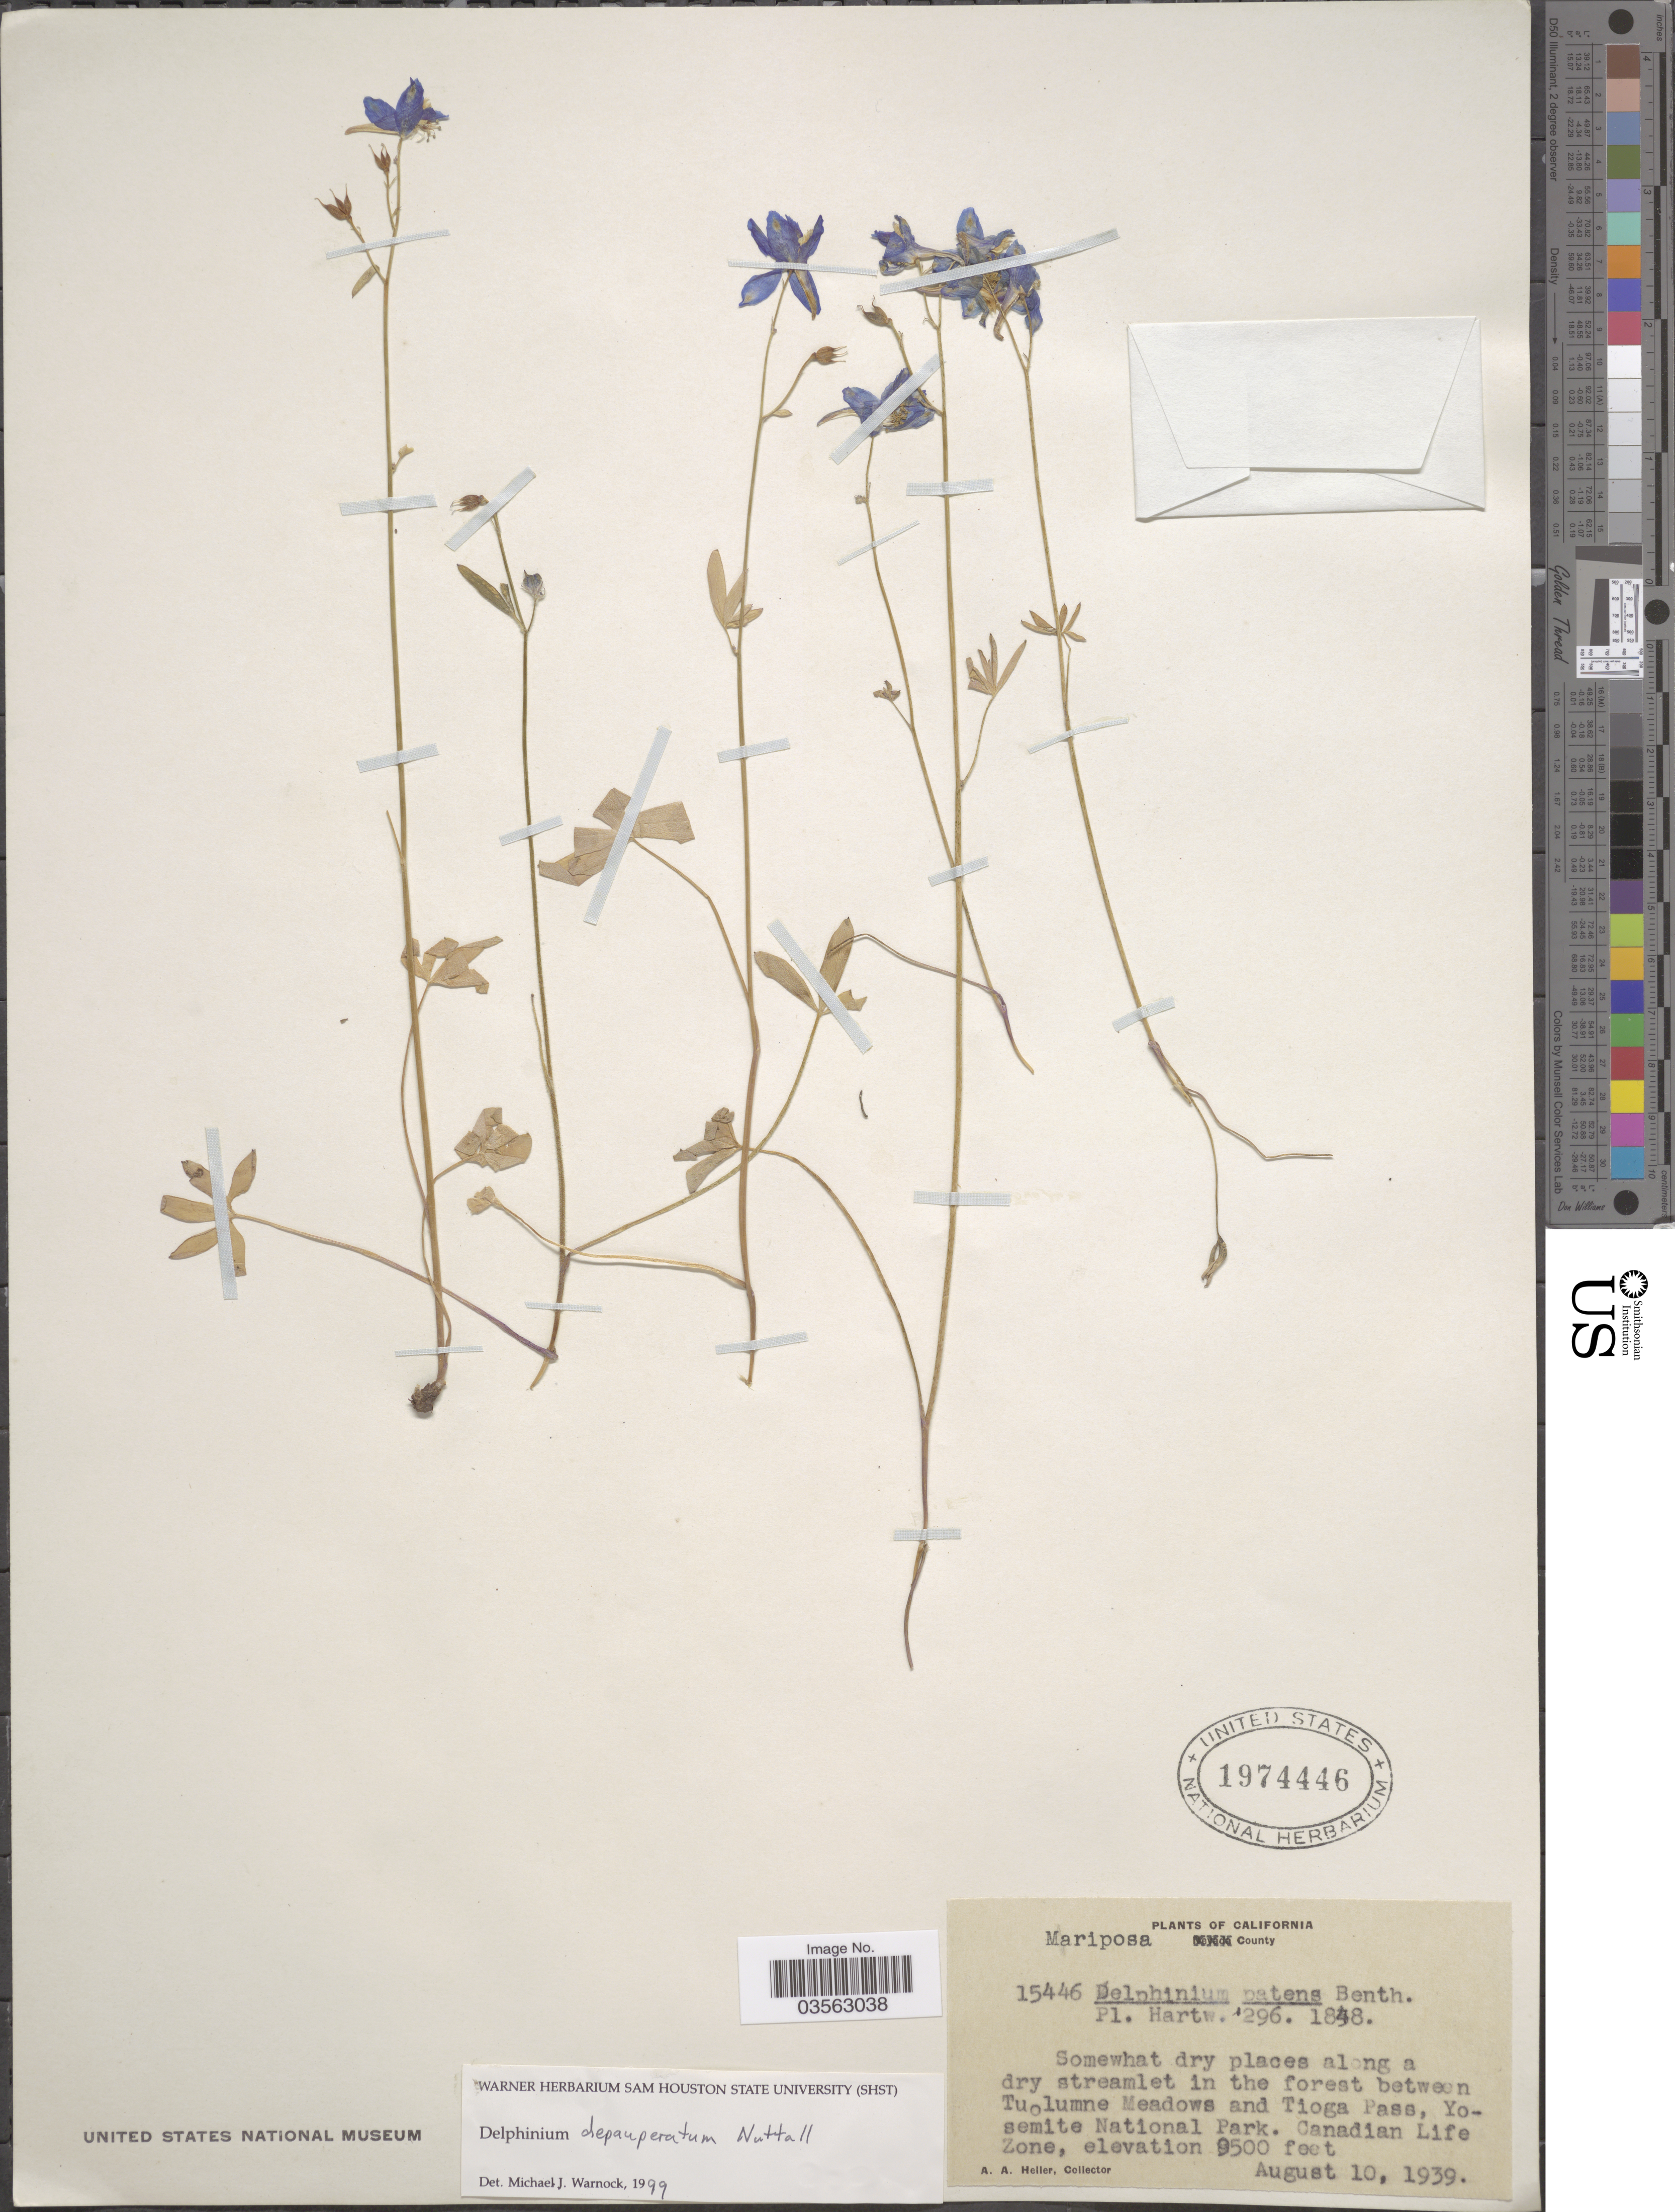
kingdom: Plantae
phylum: Tracheophyta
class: Magnoliopsida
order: Ranunculales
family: Ranunculaceae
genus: Delphinium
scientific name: Delphinium depauperatum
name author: Nutt.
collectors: A. A. Heller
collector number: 15446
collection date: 1939-08-10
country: United States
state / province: California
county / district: Mariposa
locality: Mariposa County. Along a dry streamlet in the forest between Tuolumne Meadows and Tioga Pass, Yosemite National Park. Canadian Life Zone.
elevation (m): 2896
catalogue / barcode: US 1974446